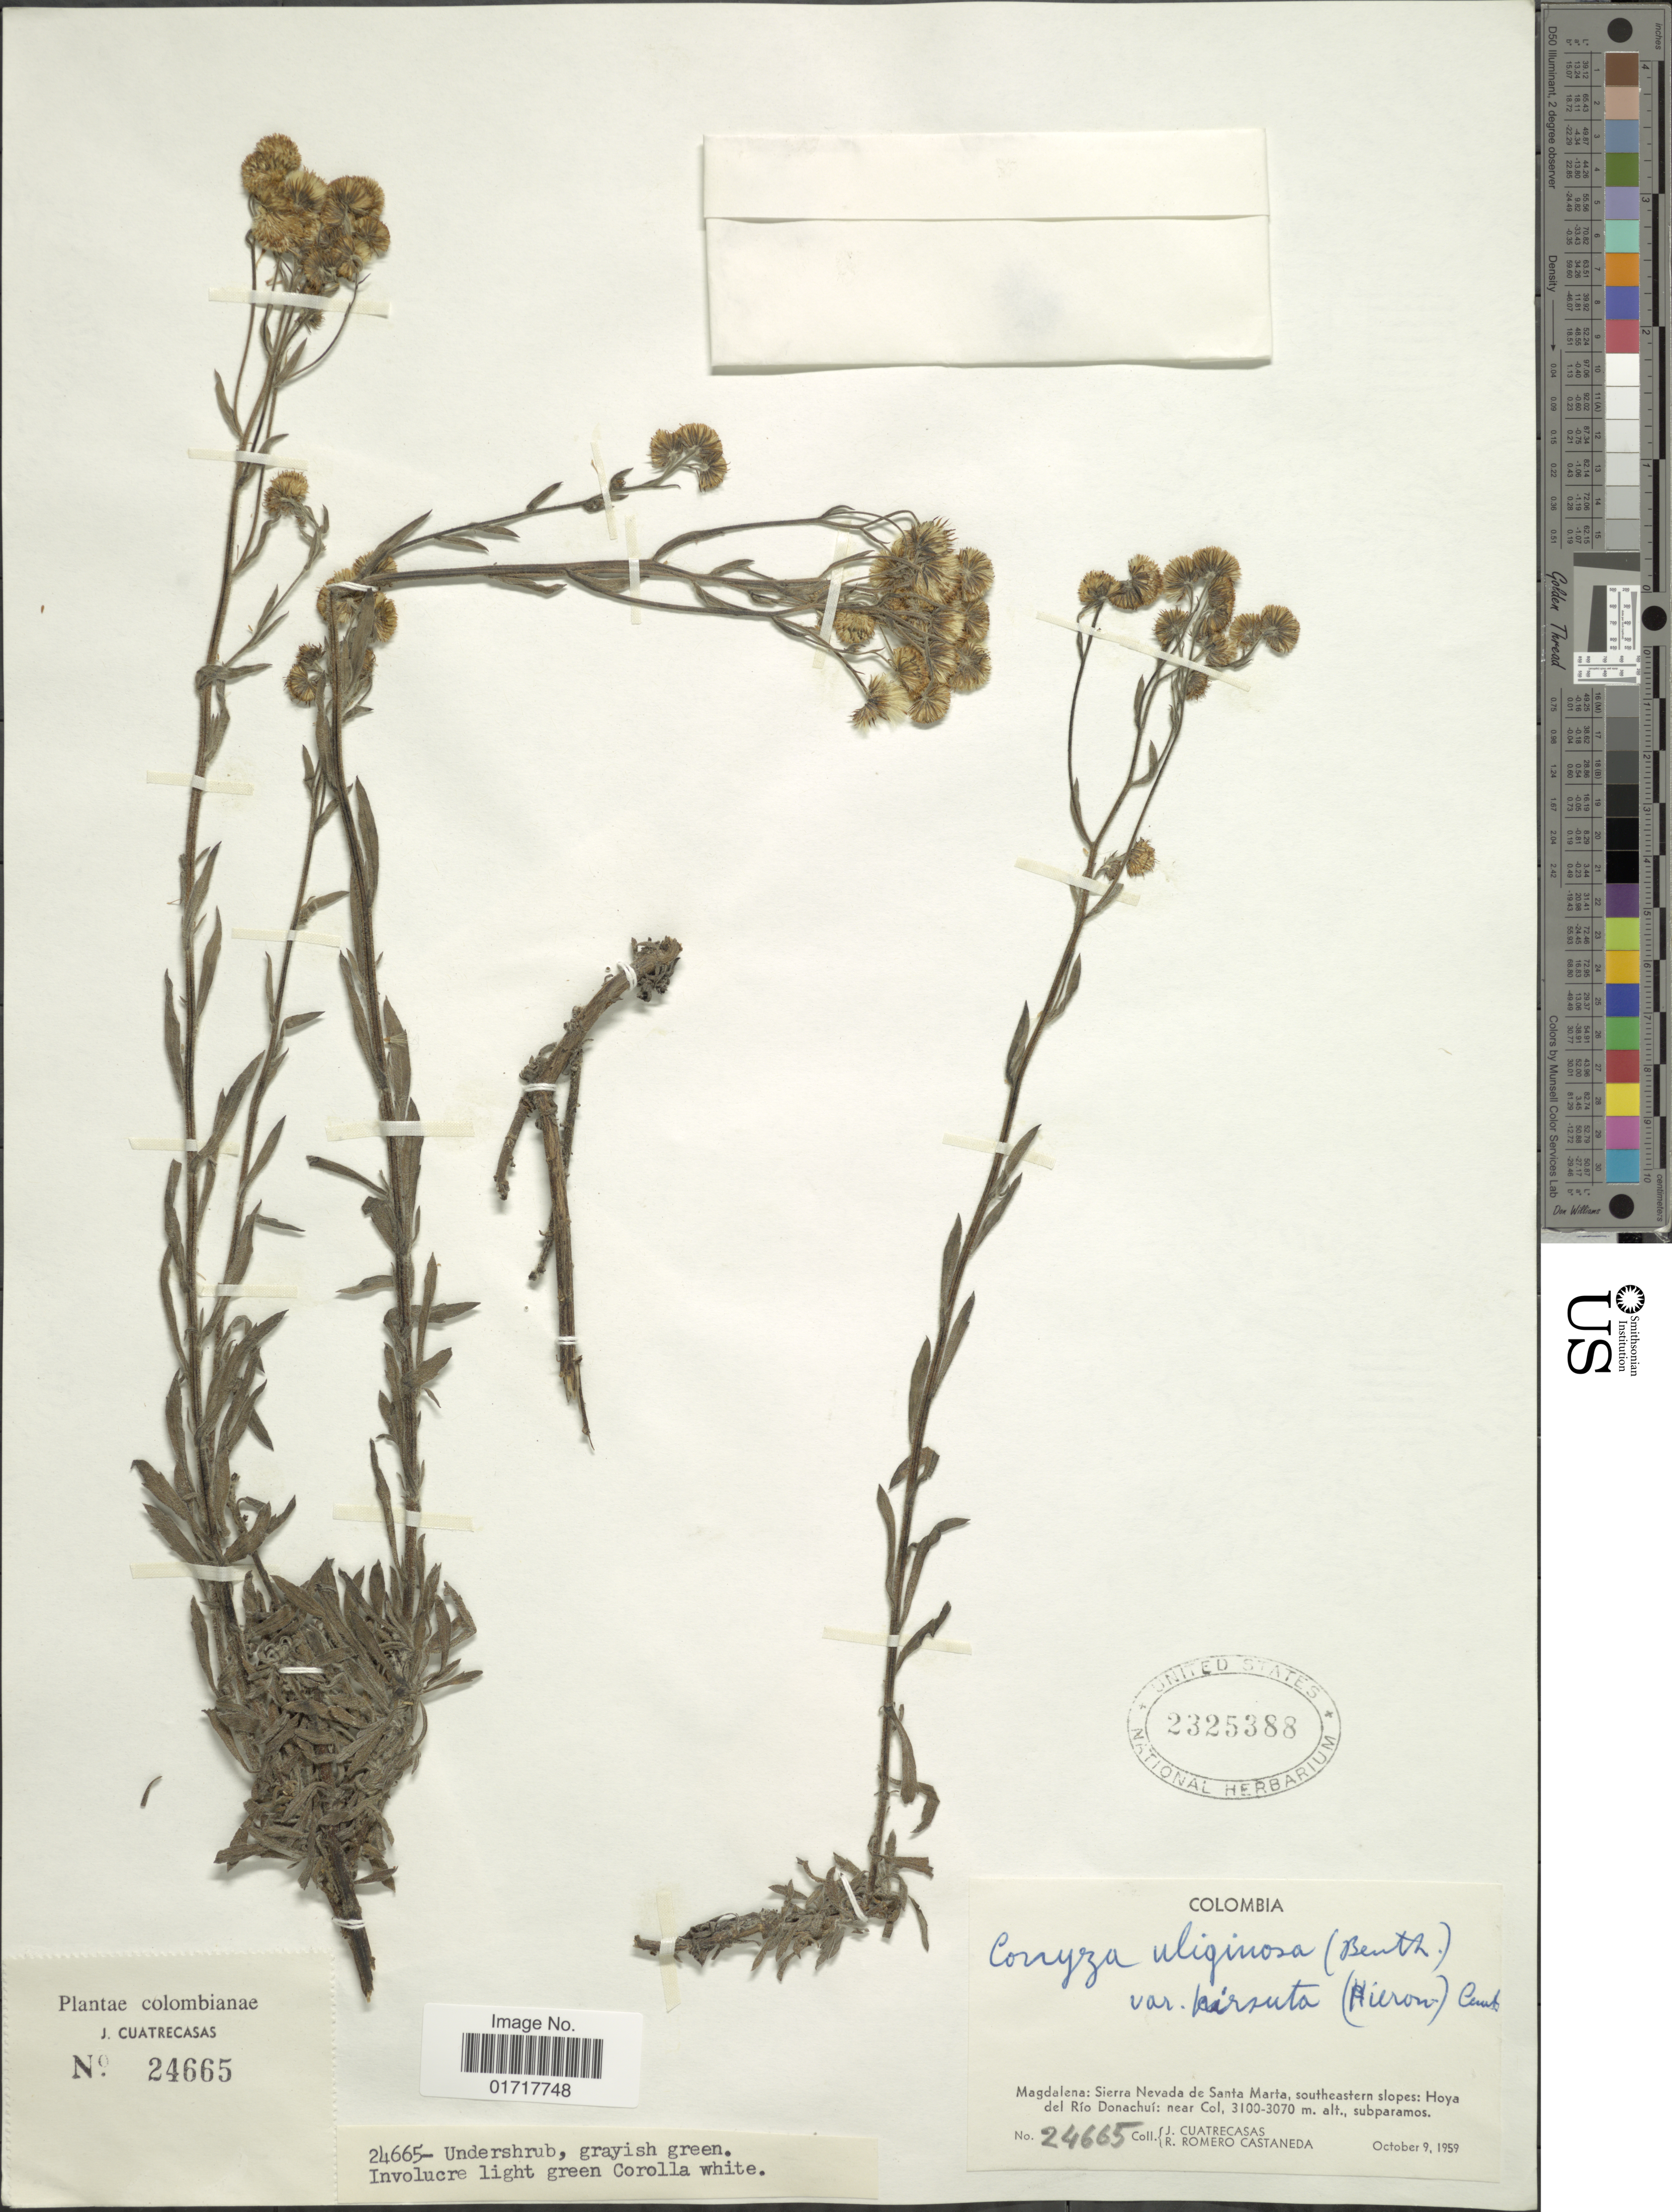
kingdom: Plantae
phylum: Tracheophyta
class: Magnoliopsida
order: Asterales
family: Asteraceae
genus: Conyza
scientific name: Conyza uliginosa var. hirsuta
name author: (Hieron.) Cuatrec.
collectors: J. Cuatrecasas & R. Romero Castañeda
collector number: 24665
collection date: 1959-10-09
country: Colombia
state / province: Magdalena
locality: Magdalena: Sierra Nevada de Santa Maria, southweastern slopes: Hoya del Rio Donachui.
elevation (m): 3070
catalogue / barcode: US 2325388